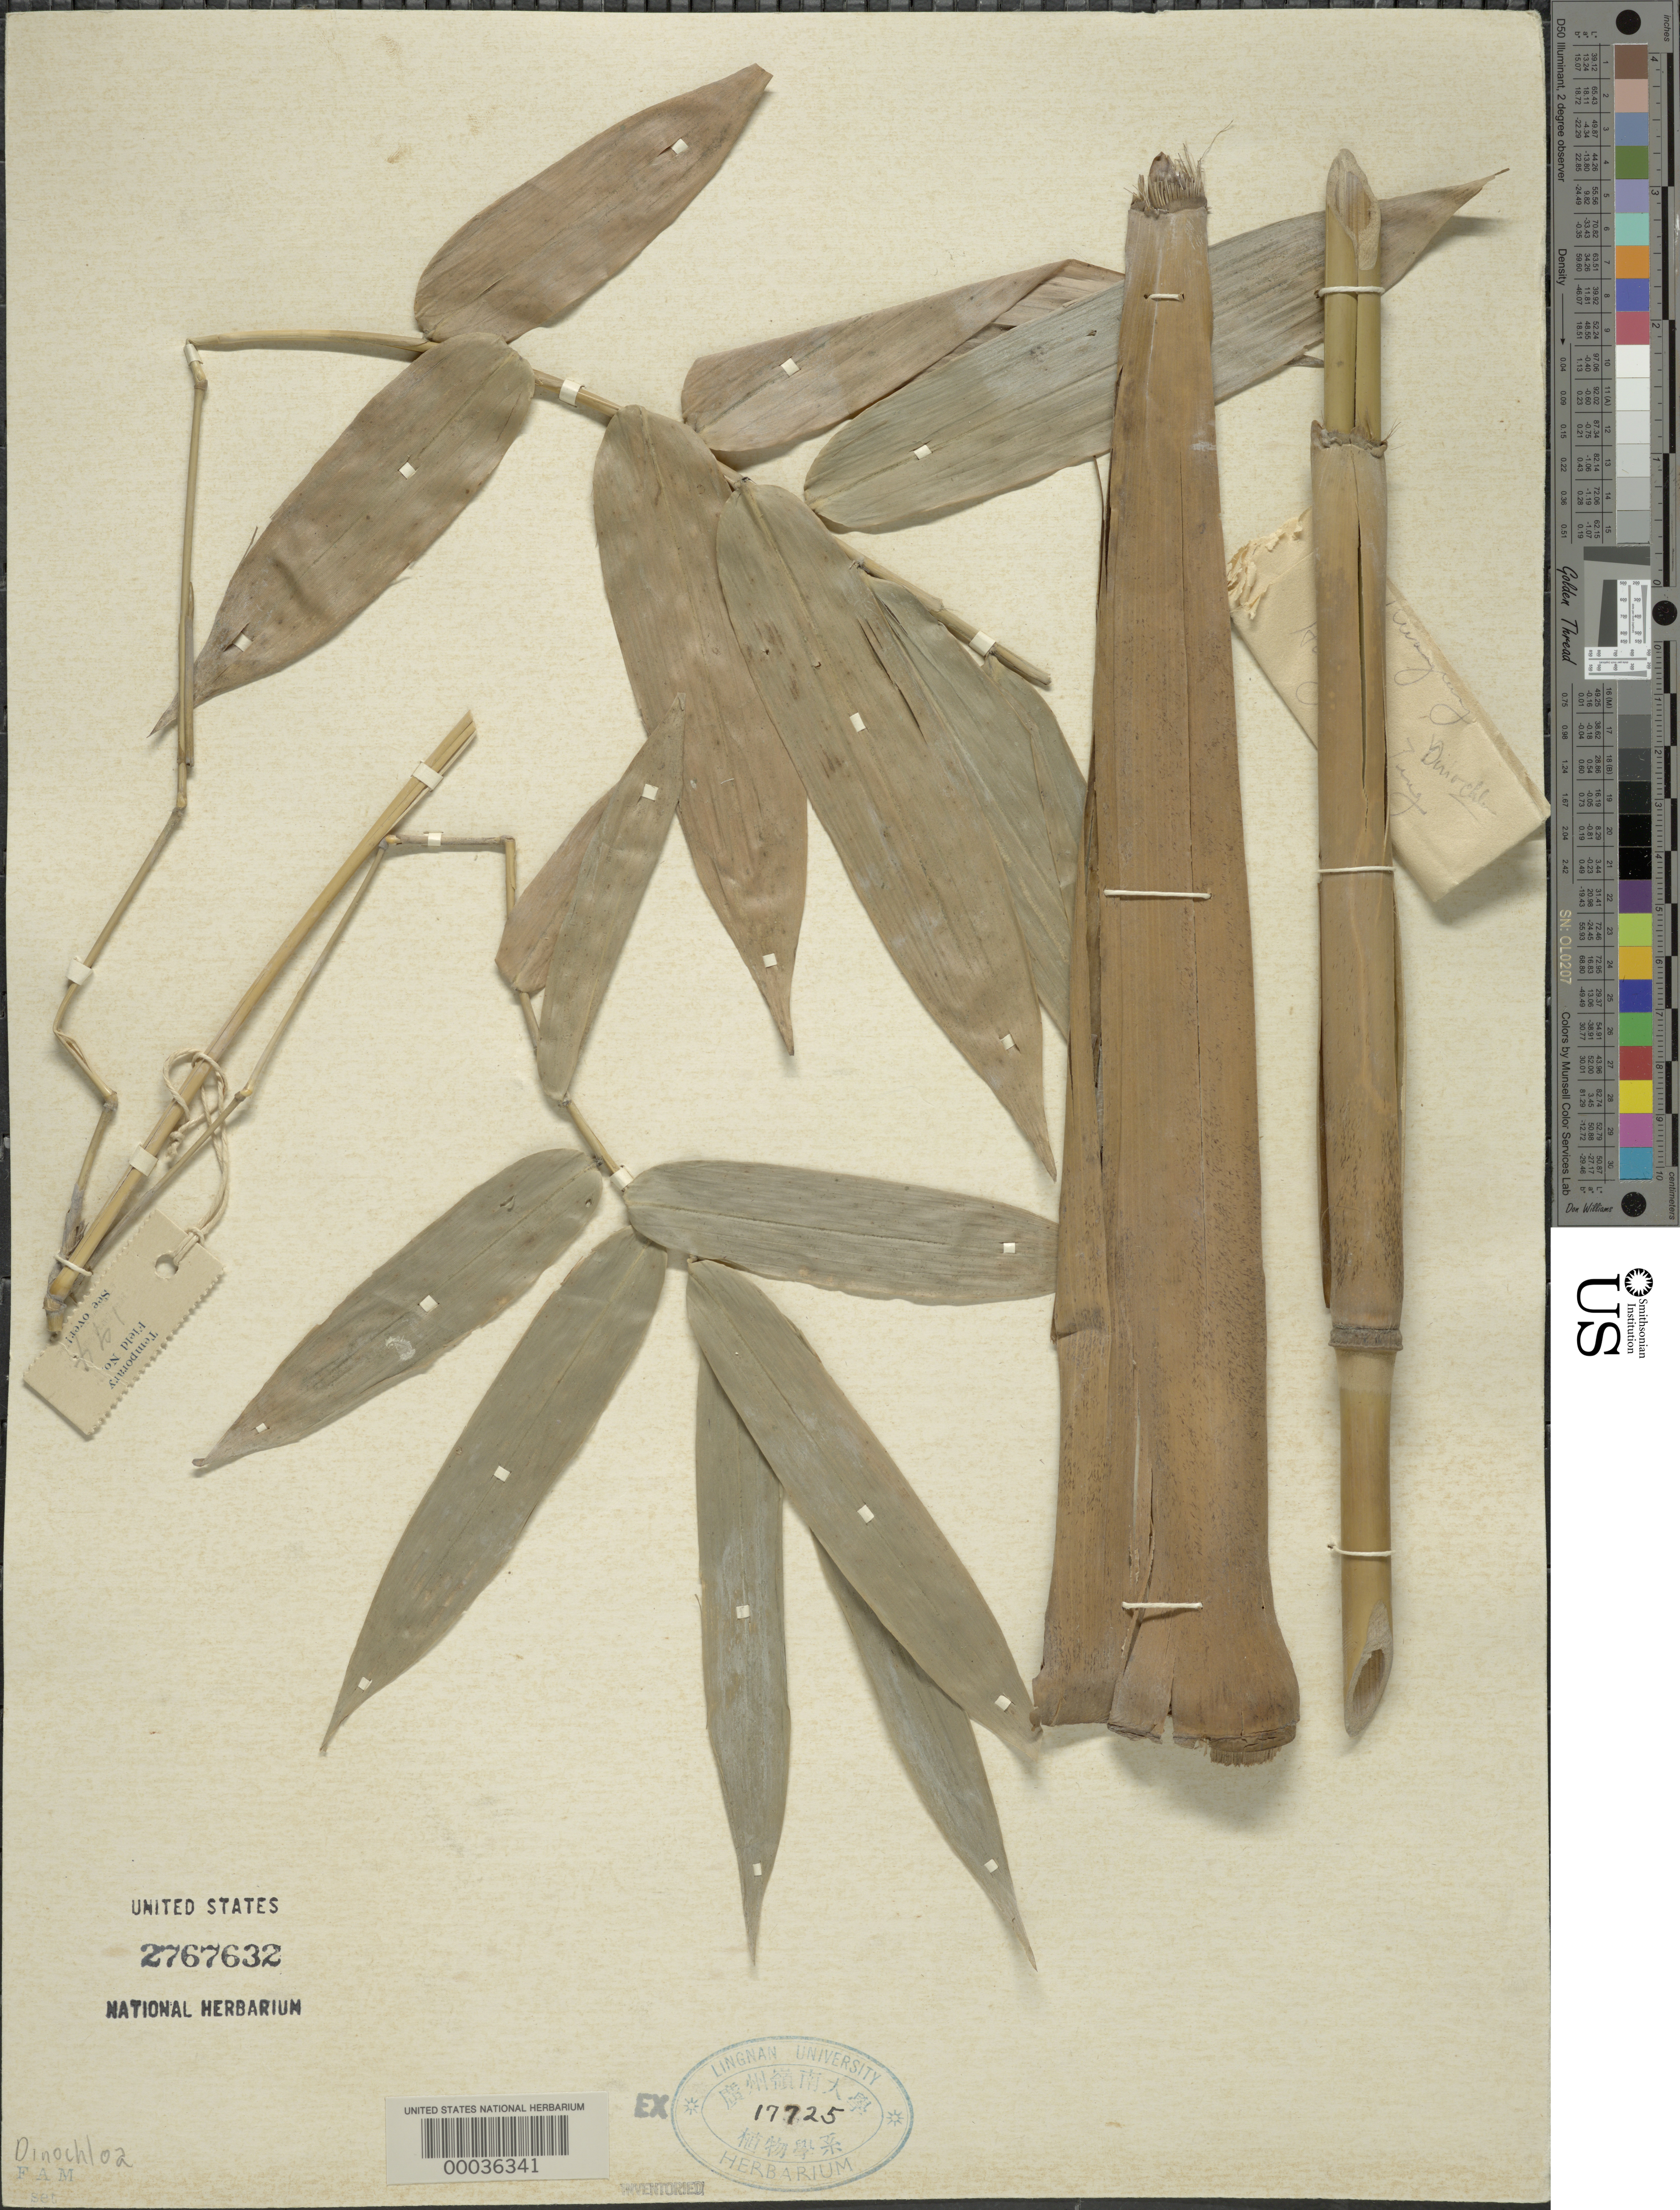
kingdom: Plantae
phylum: Tracheophyta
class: Liliopsida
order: Poales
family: Poaceae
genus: Dinochloa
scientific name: Dinochloa sp.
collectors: -- Tsang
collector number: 194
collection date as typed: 16 Mar 1929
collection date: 1929-03-16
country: China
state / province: Hainan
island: Hainan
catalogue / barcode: US 2767632